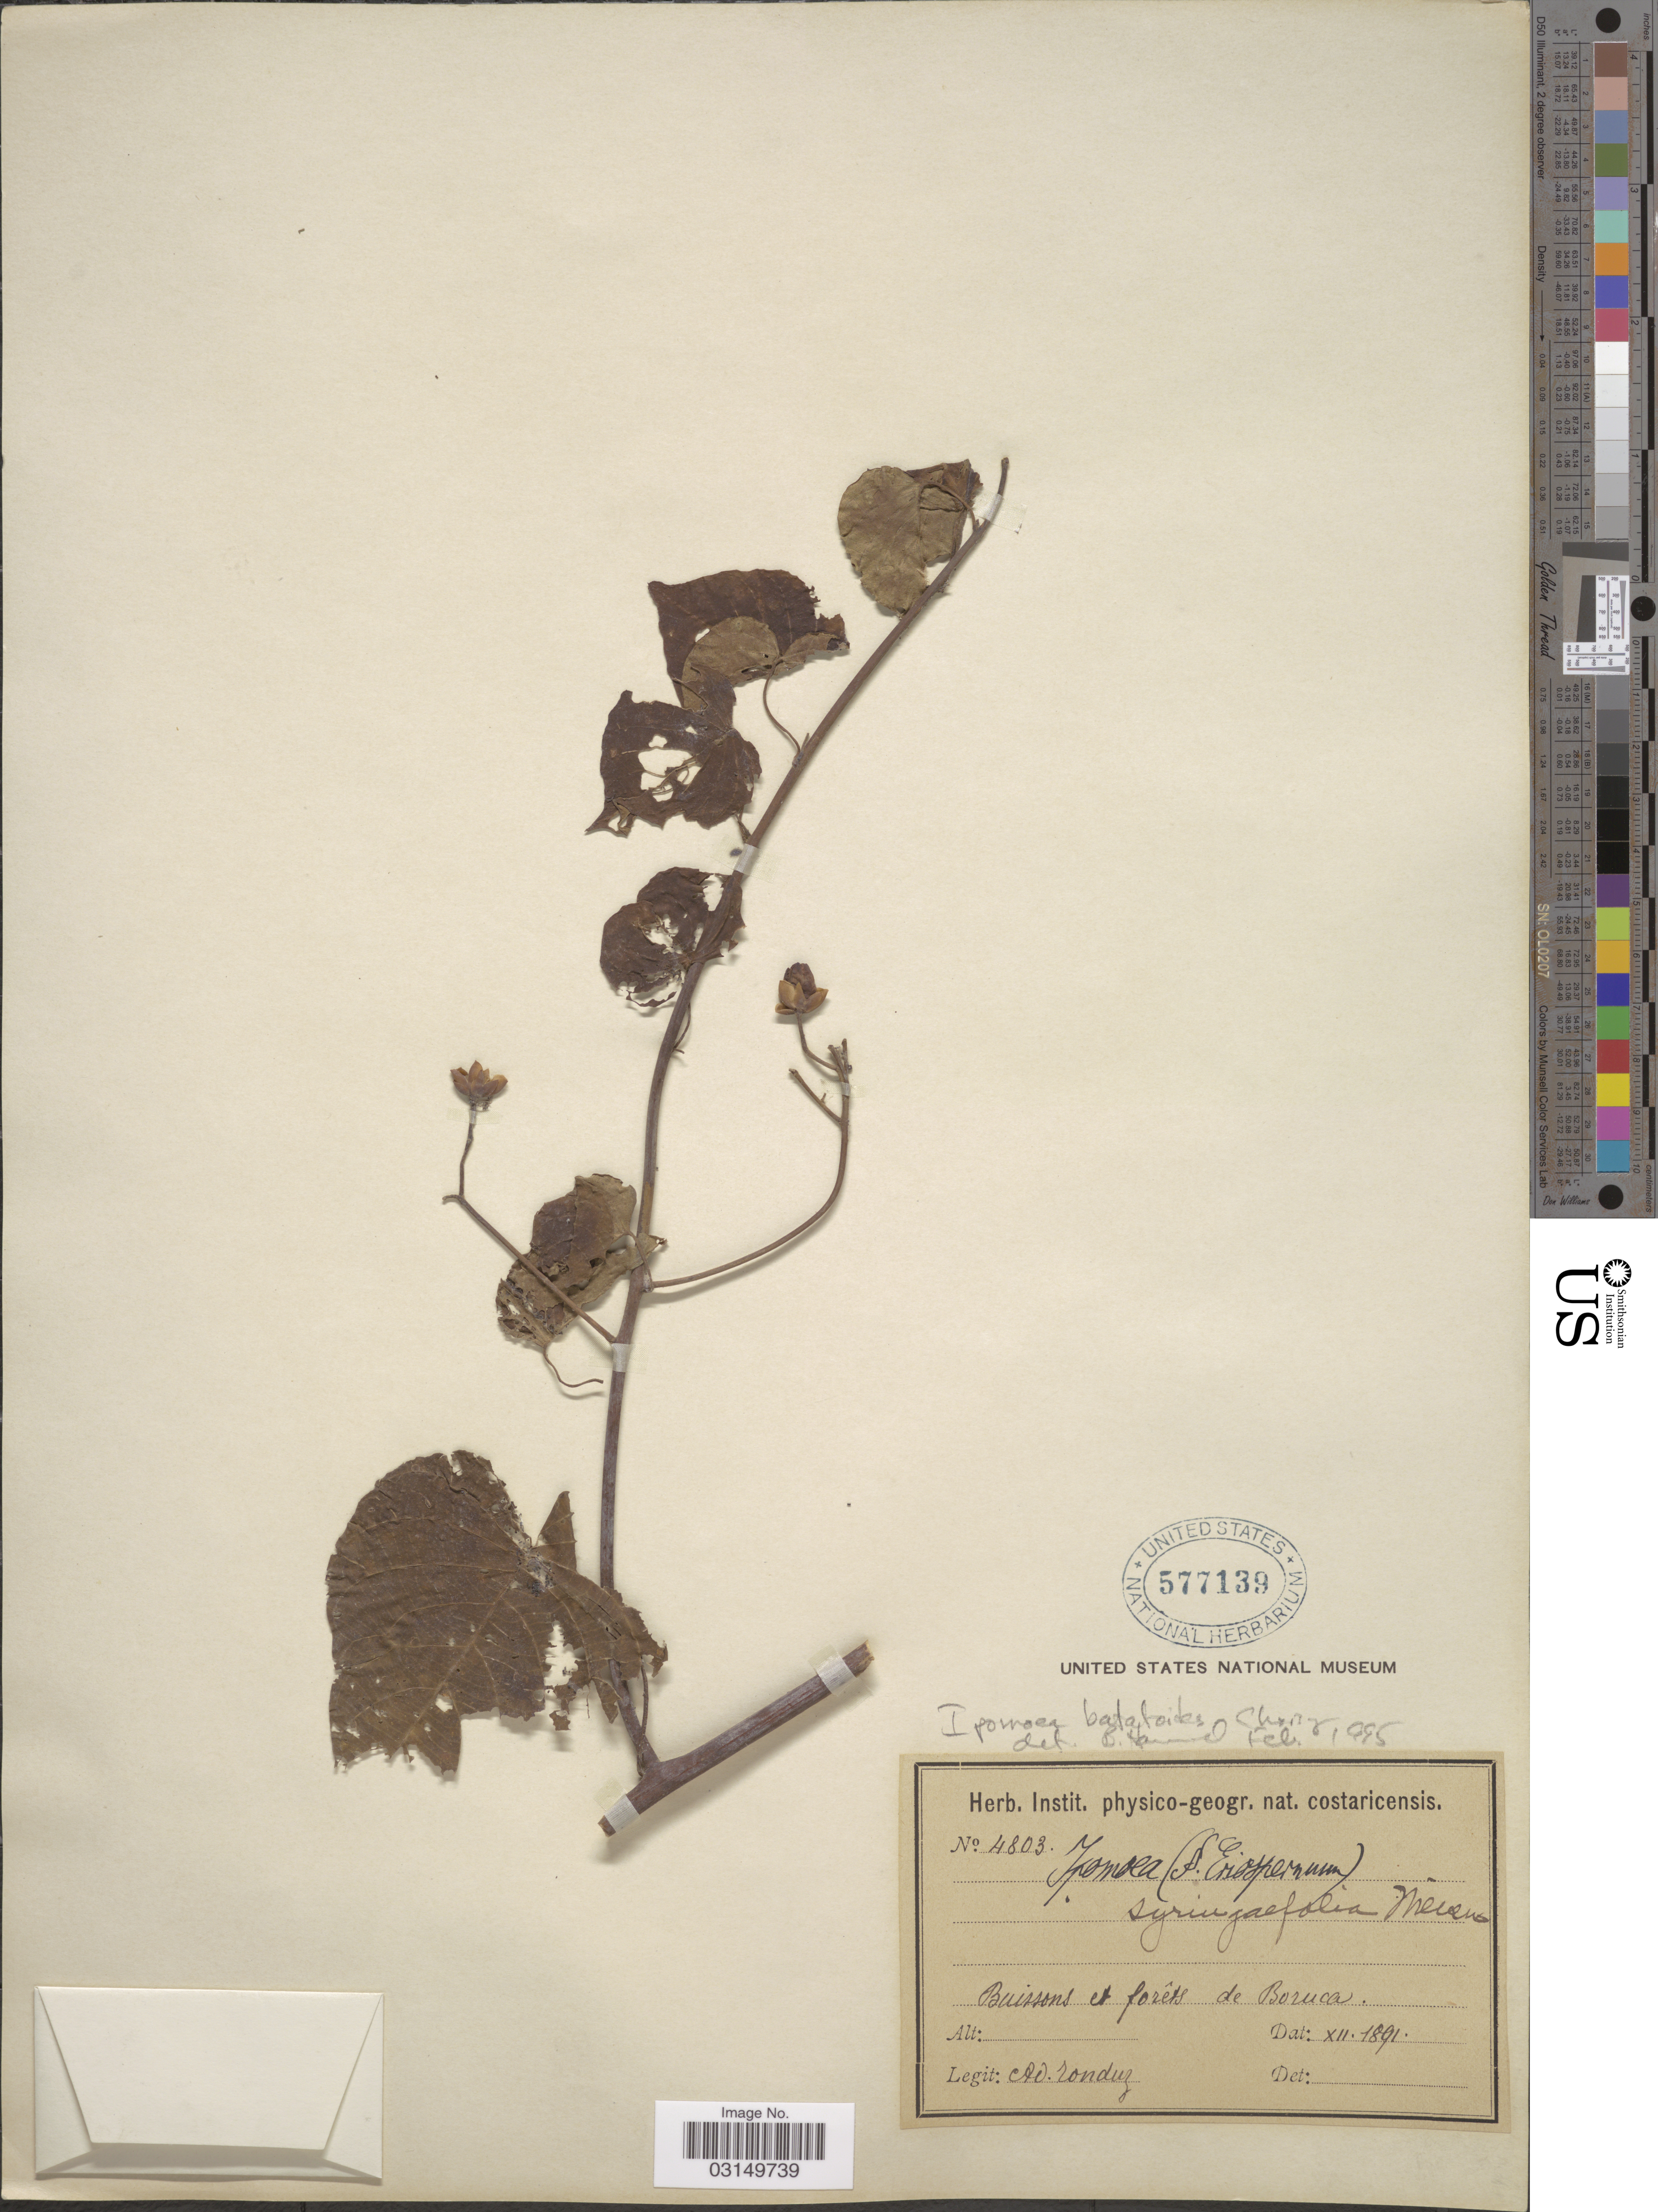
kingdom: Plantae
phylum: Tracheophyta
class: Magnoliopsida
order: Solanales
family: Convolvulaceae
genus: Ipomoea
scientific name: Ipomoea batatoides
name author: Choisy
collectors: A. Tonduz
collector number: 4803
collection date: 1891-12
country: Costa Rica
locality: Buissons et forêts de Boruca.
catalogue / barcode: US 577139